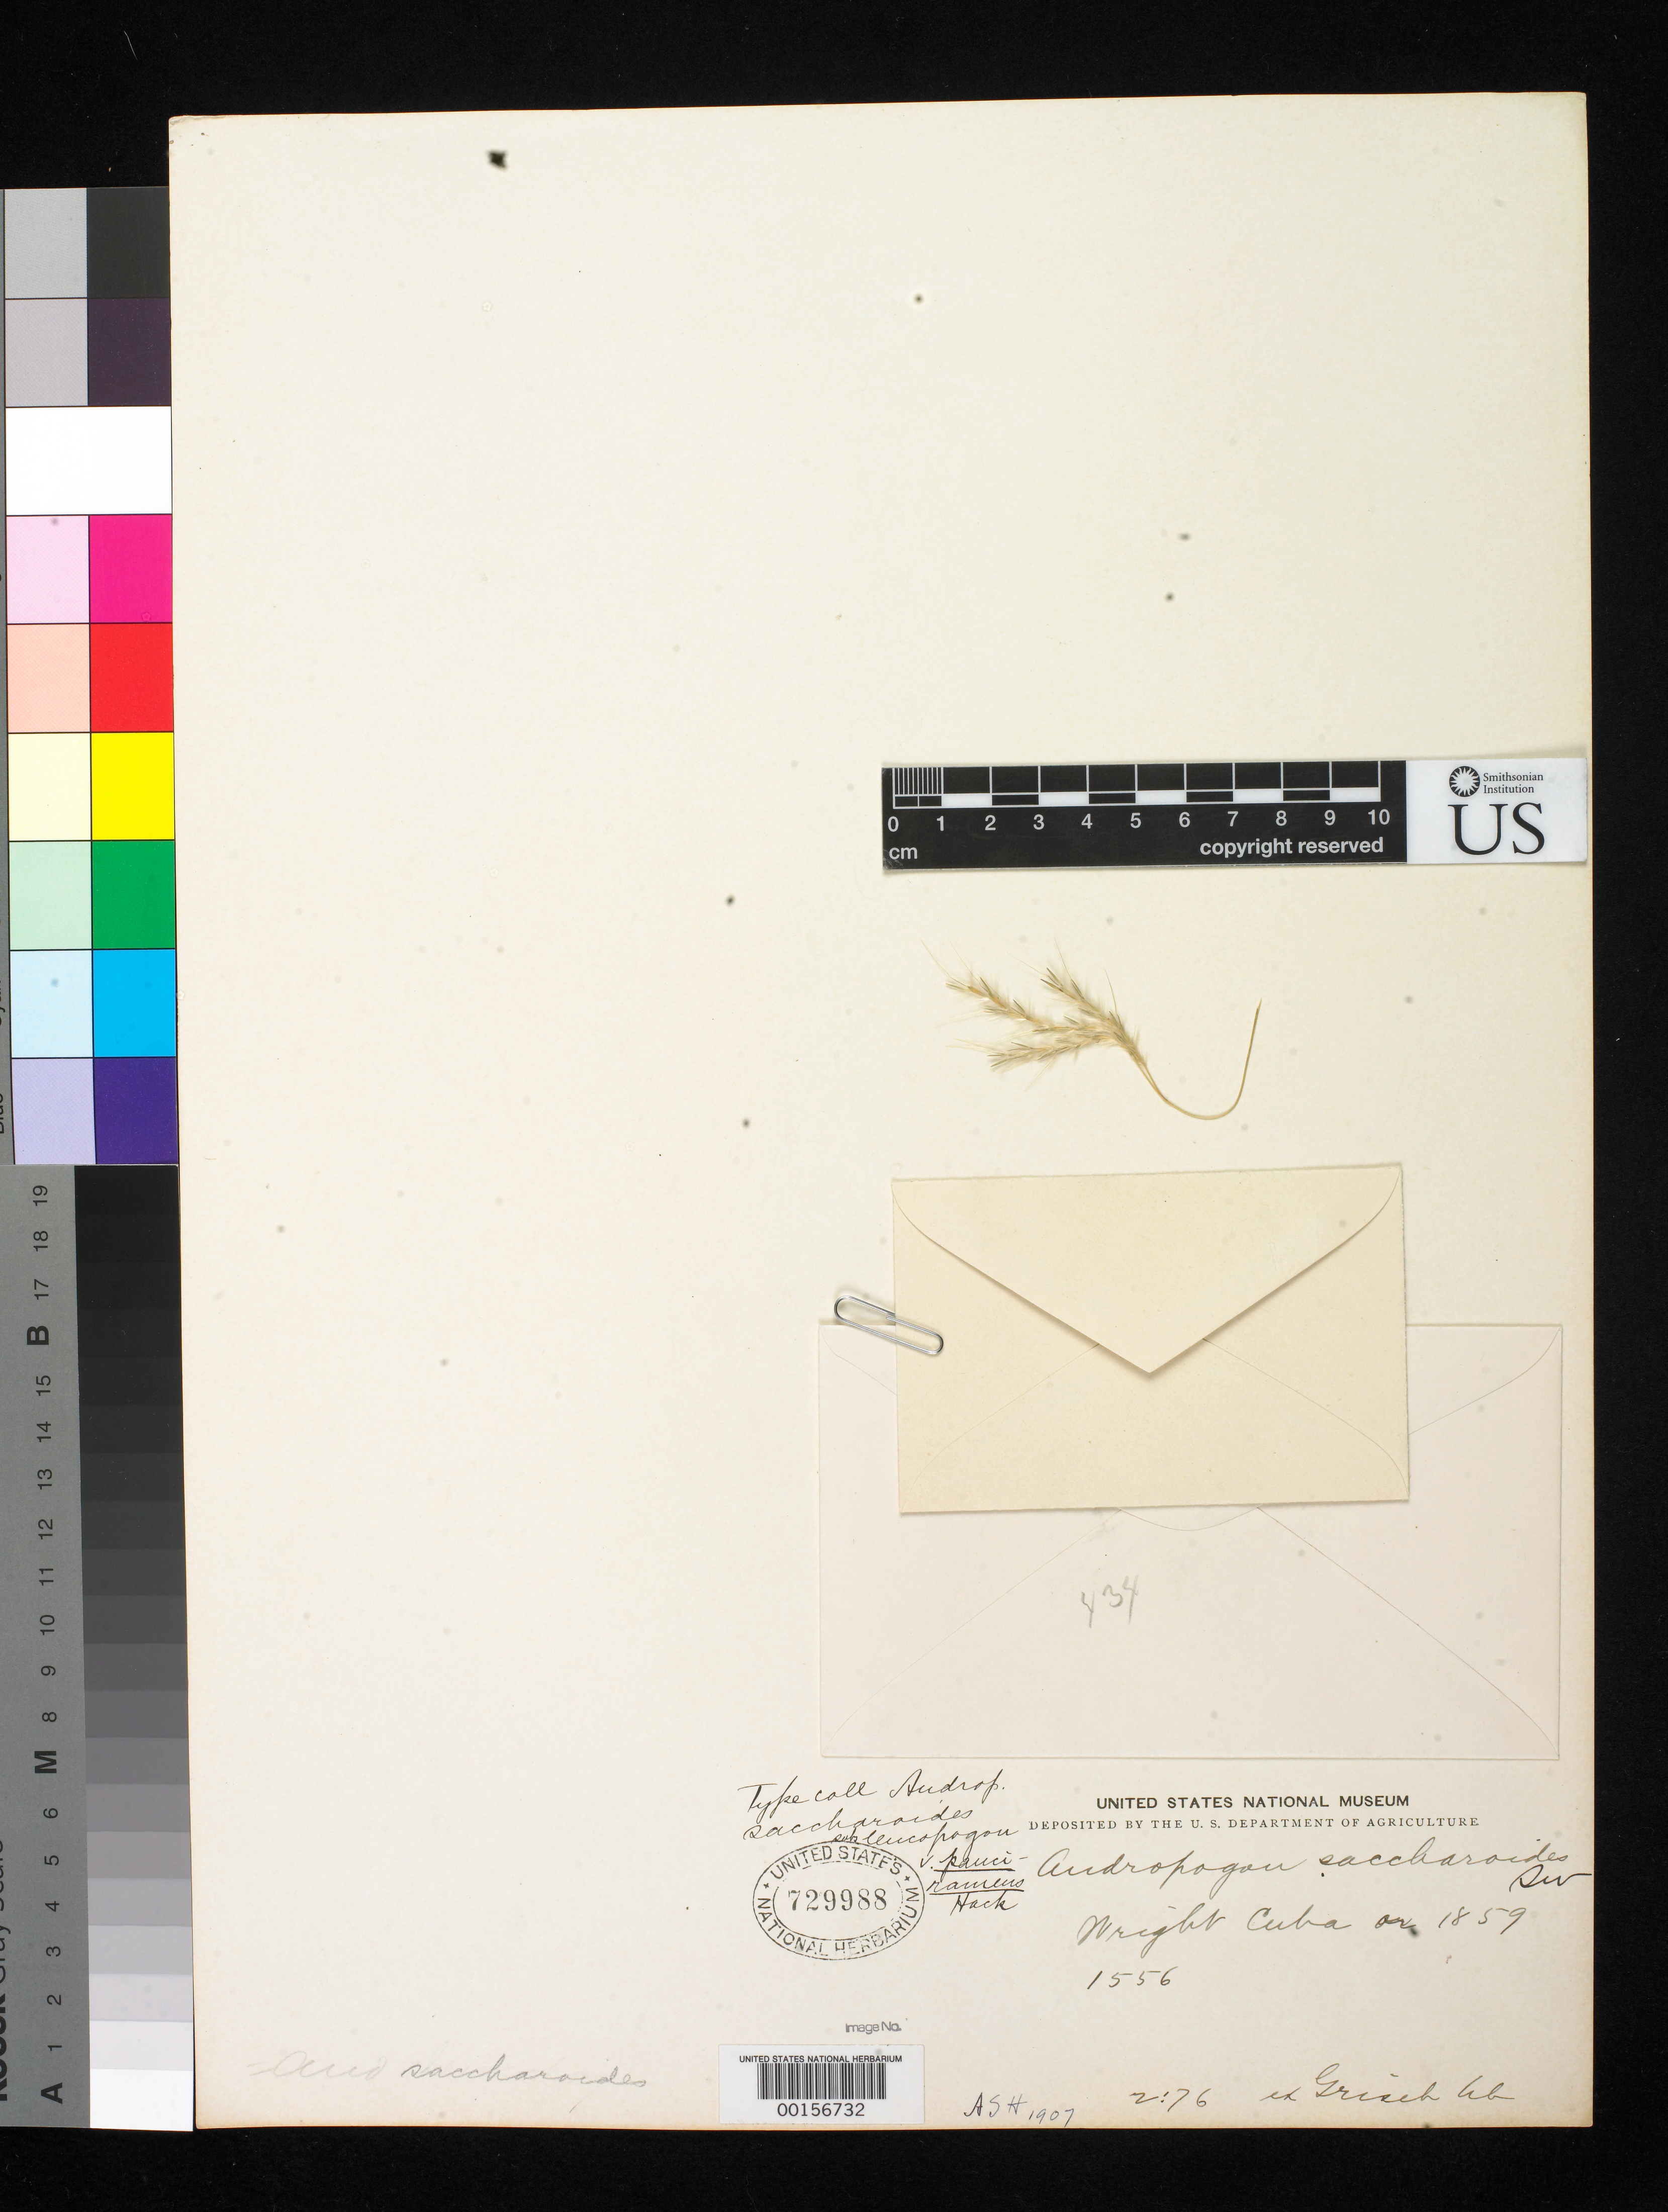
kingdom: Plantae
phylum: Tracheophyta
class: Liliopsida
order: Poales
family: Poaceae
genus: Andropogon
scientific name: Andropogon saccharoides subsp. leucopogon subvar. paucirameus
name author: Hack. in A. DC.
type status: Type Fragment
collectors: C. Wright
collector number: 1556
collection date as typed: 1859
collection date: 1859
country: Cuba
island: Greater Antilles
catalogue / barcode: US 729988